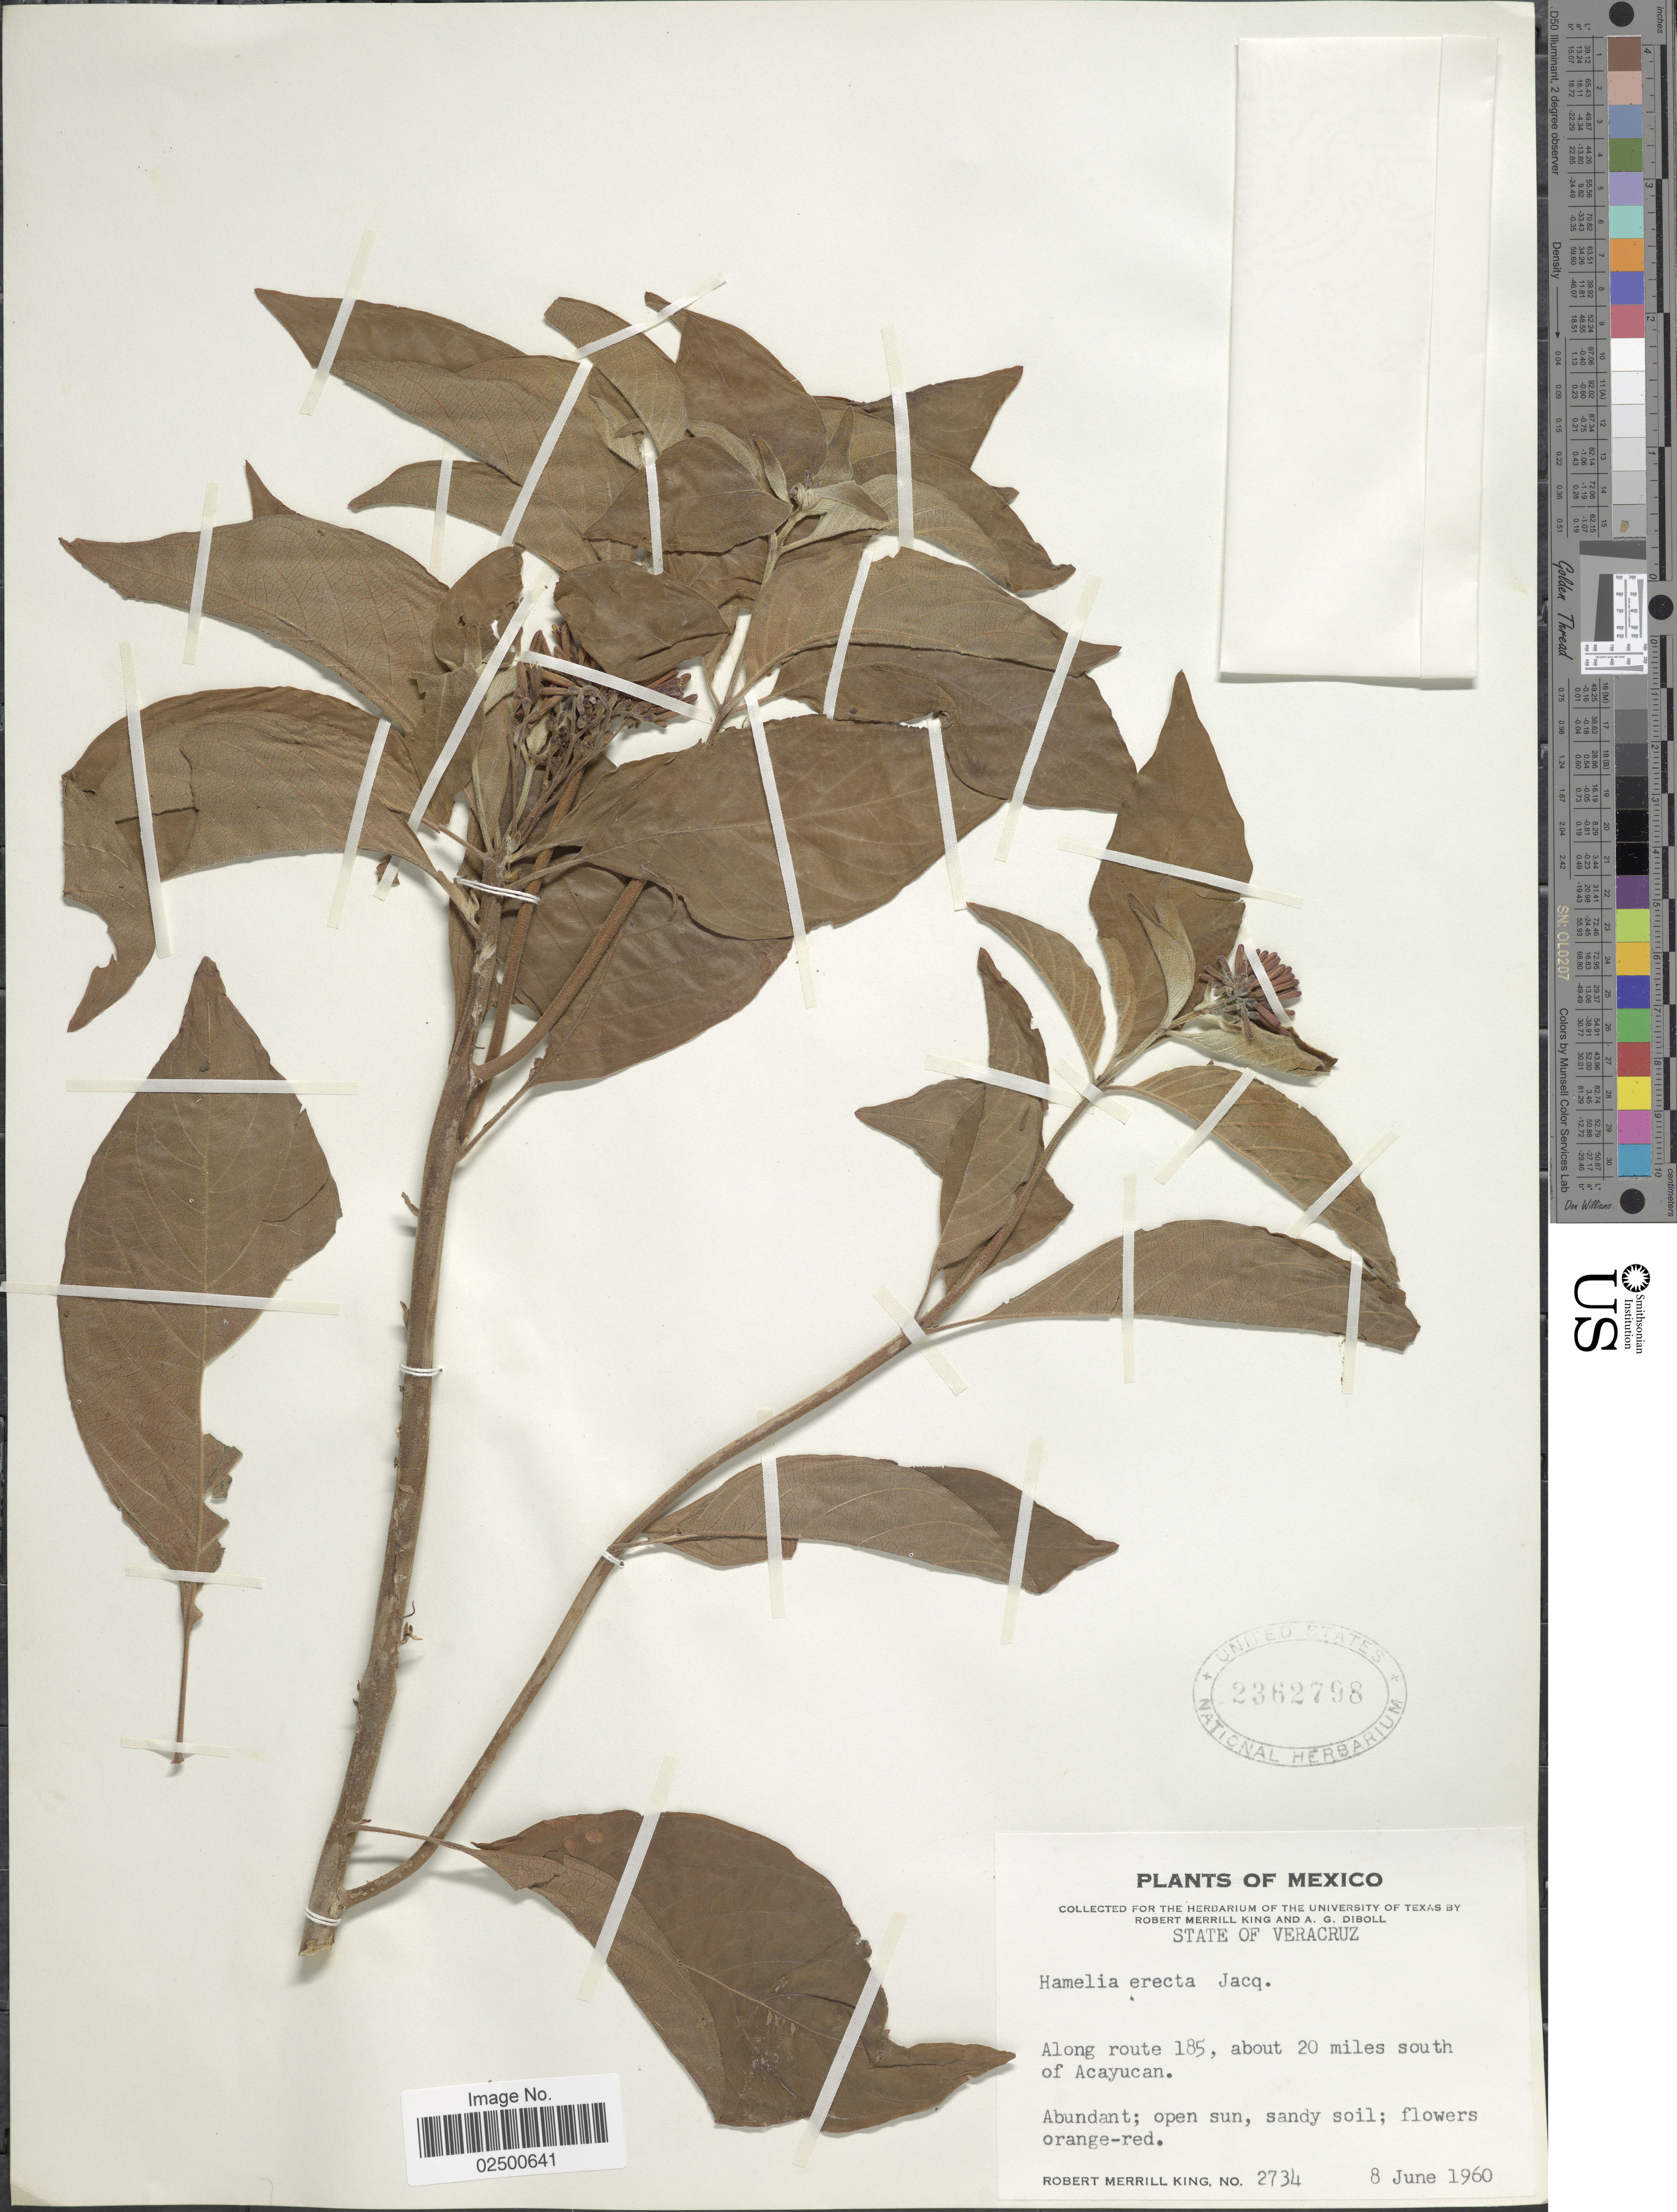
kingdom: Plantae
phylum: Tracheophyta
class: Magnoliopsida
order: Gentianales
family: Rubiaceae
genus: Hamelia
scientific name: Hamelia patens var. patens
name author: Jacq.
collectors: R. M. King & A. Diboll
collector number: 2734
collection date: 1960-06-08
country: Mexico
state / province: Veracruz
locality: State of Veracruz. ALong route 185, about 20 miles south of Acayucan.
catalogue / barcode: US 2362798